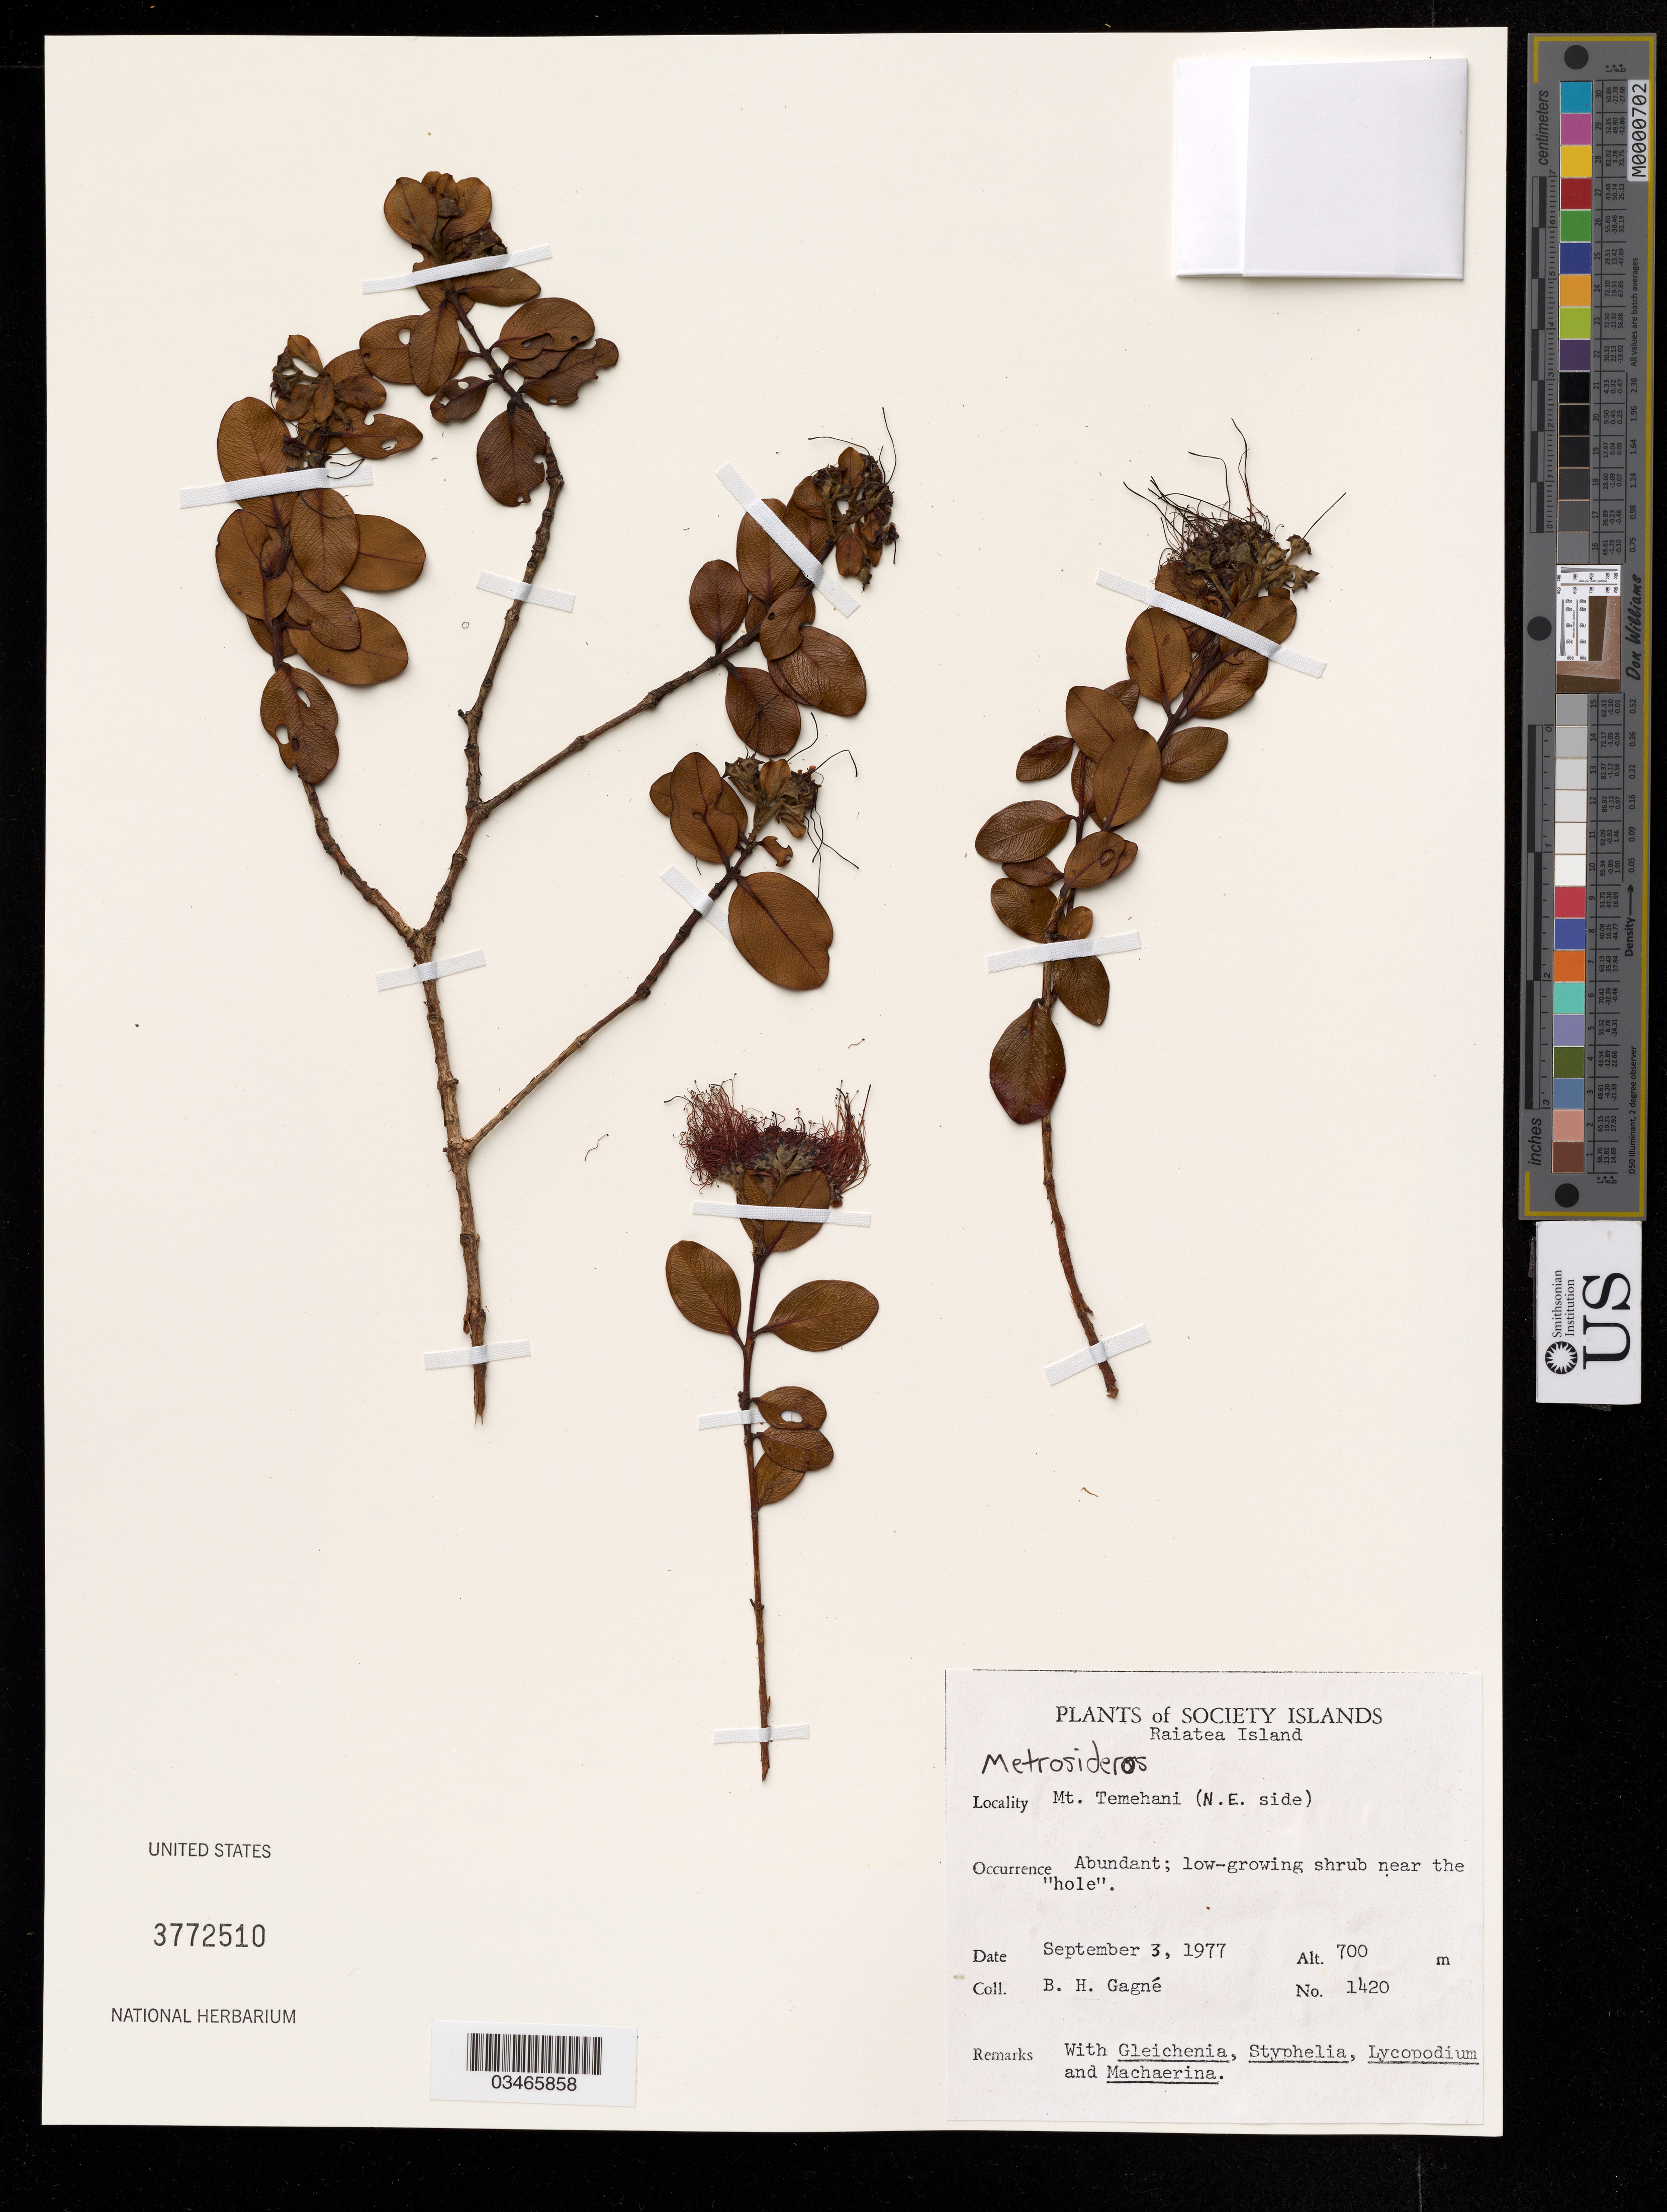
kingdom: Plantae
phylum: Tracheophyta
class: Magnoliopsida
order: Myrtales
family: Myrtaceae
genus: Metrosideros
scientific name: Metrosideros sp.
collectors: B. Gagné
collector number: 1420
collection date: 1977-09-03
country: French Polynesia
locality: Society Islands, Raiatea Islands.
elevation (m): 700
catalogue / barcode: US 3772510